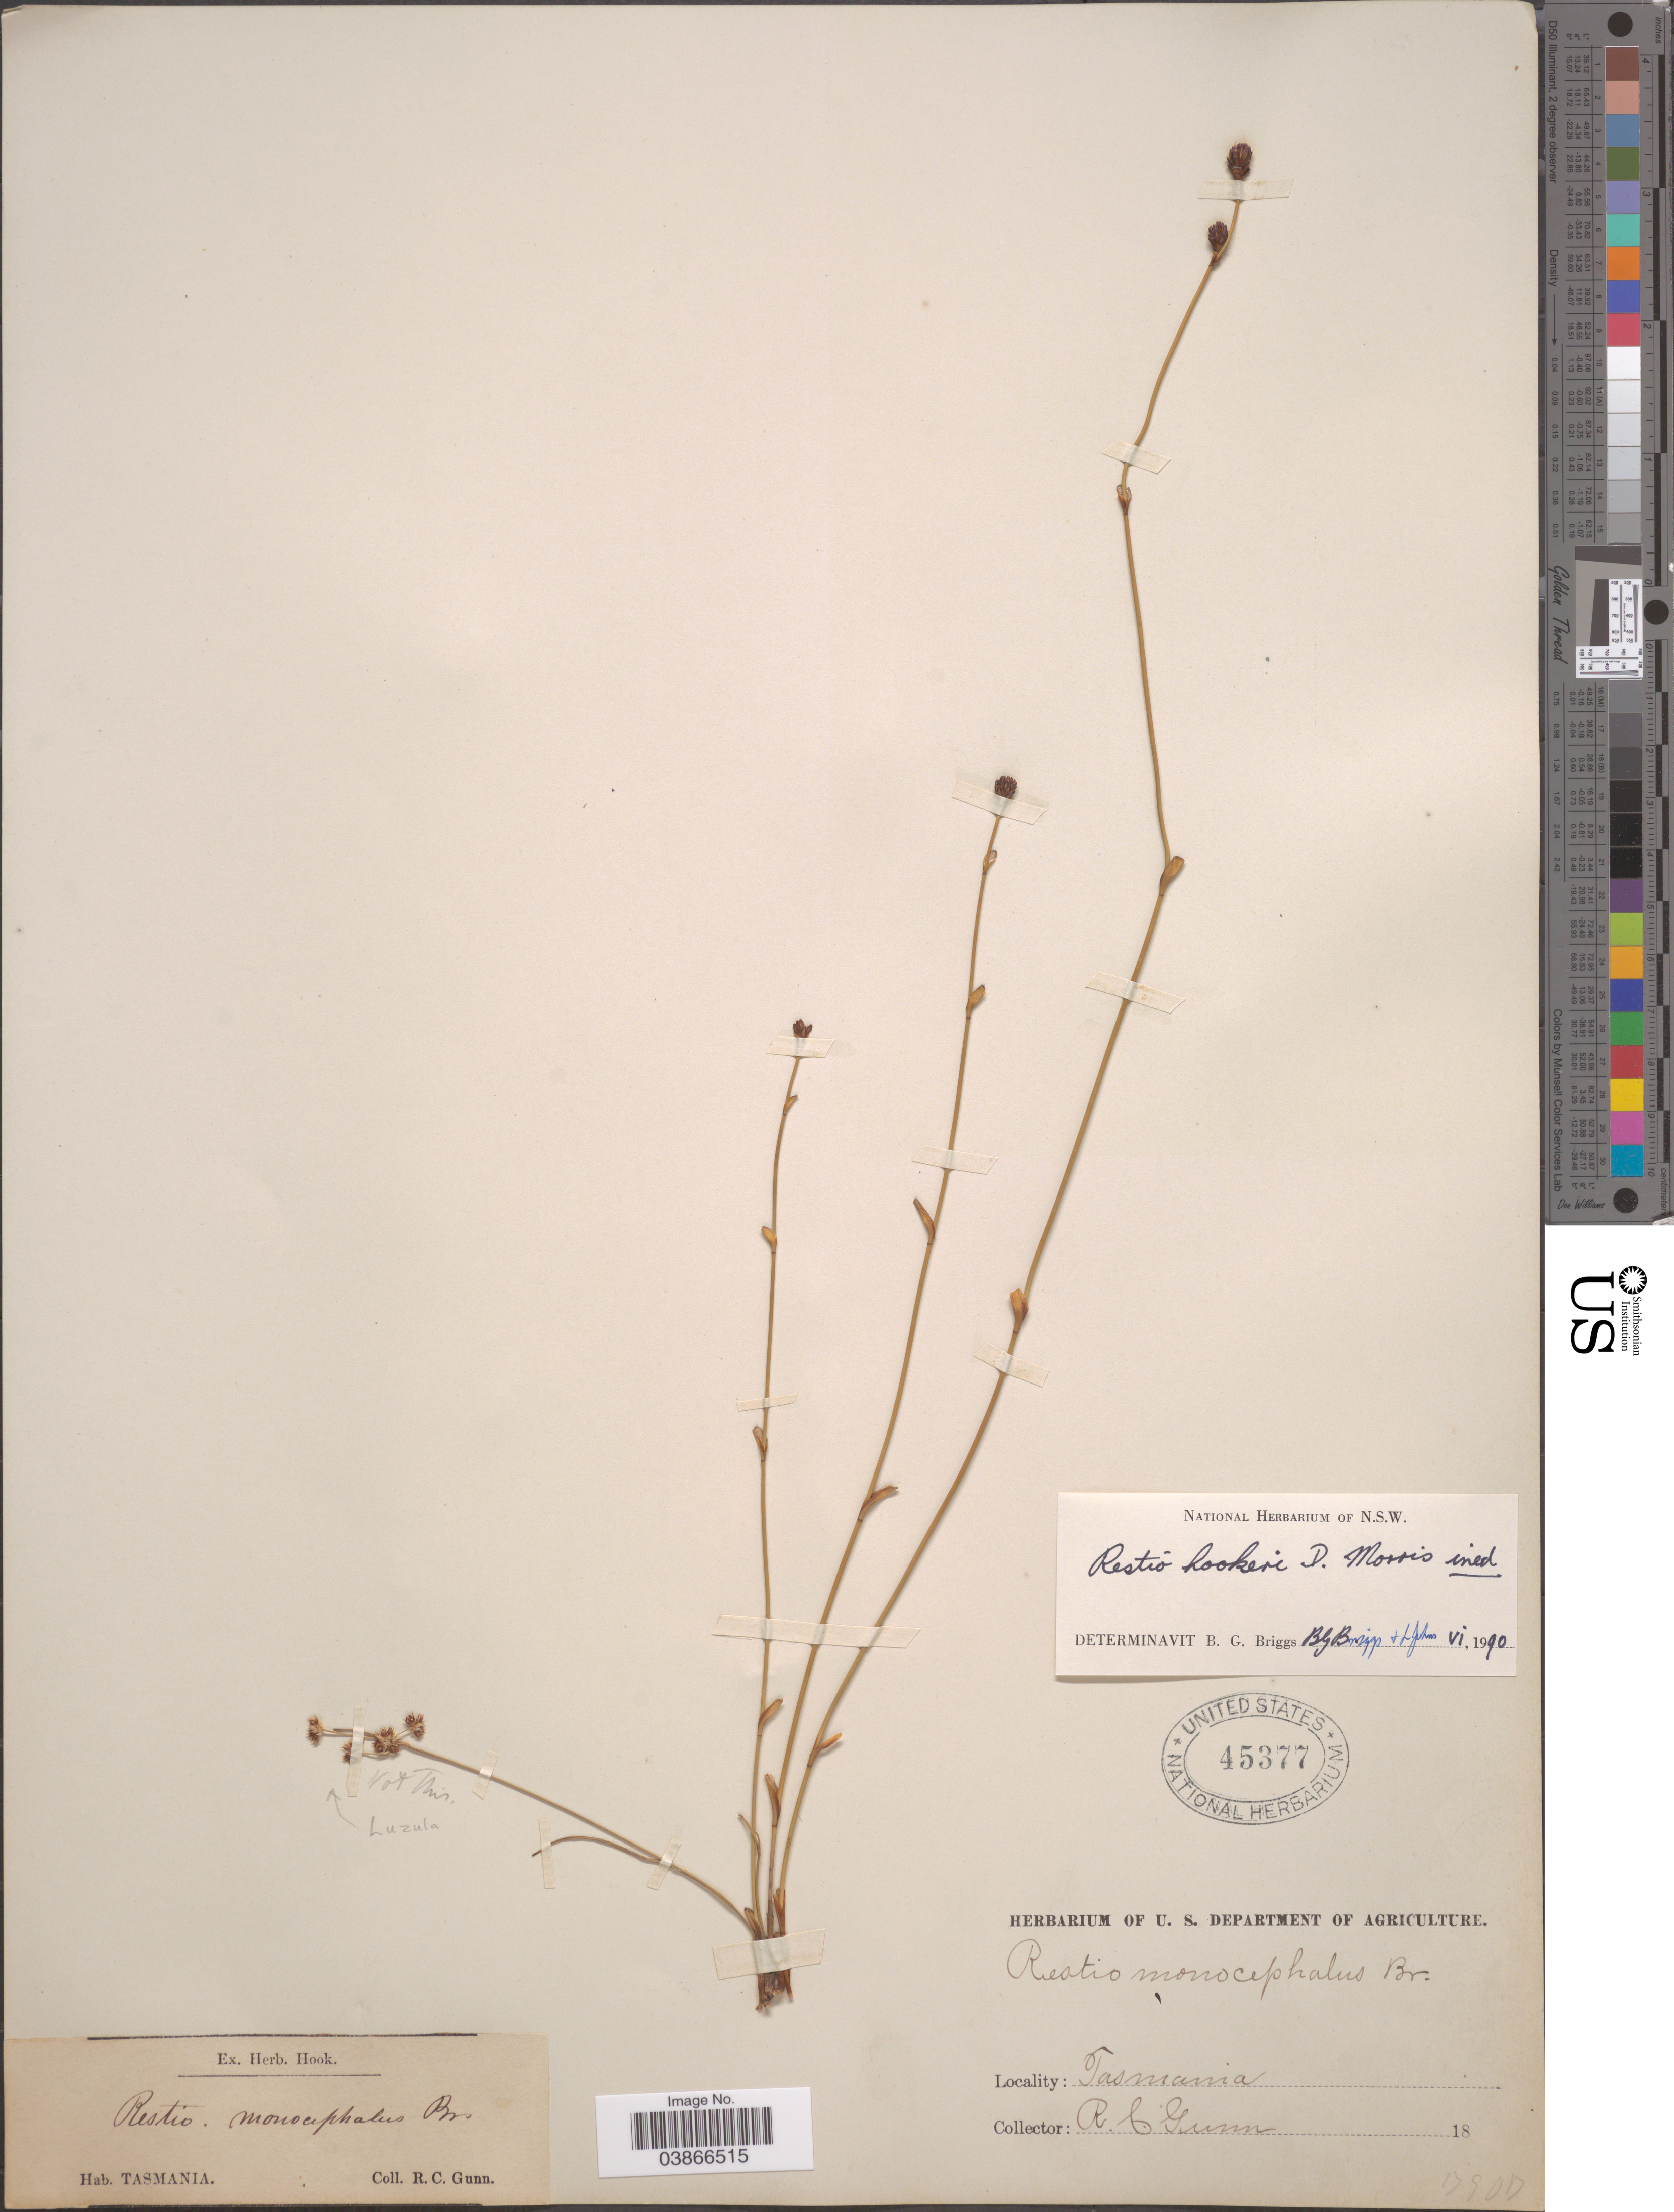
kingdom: Plantae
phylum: Tracheophyta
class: Liliopsida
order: Poales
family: Restionaceae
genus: Chordifex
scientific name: Chordifex hookeri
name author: (D.I. Morris) B.G. Briggs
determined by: Strong, Mark T., (BOT), Smithsonian Institution - National Museum of Natural History (UNITED STATES)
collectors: R. Gunn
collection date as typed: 18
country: Australia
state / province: Tasmania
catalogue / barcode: US 45377